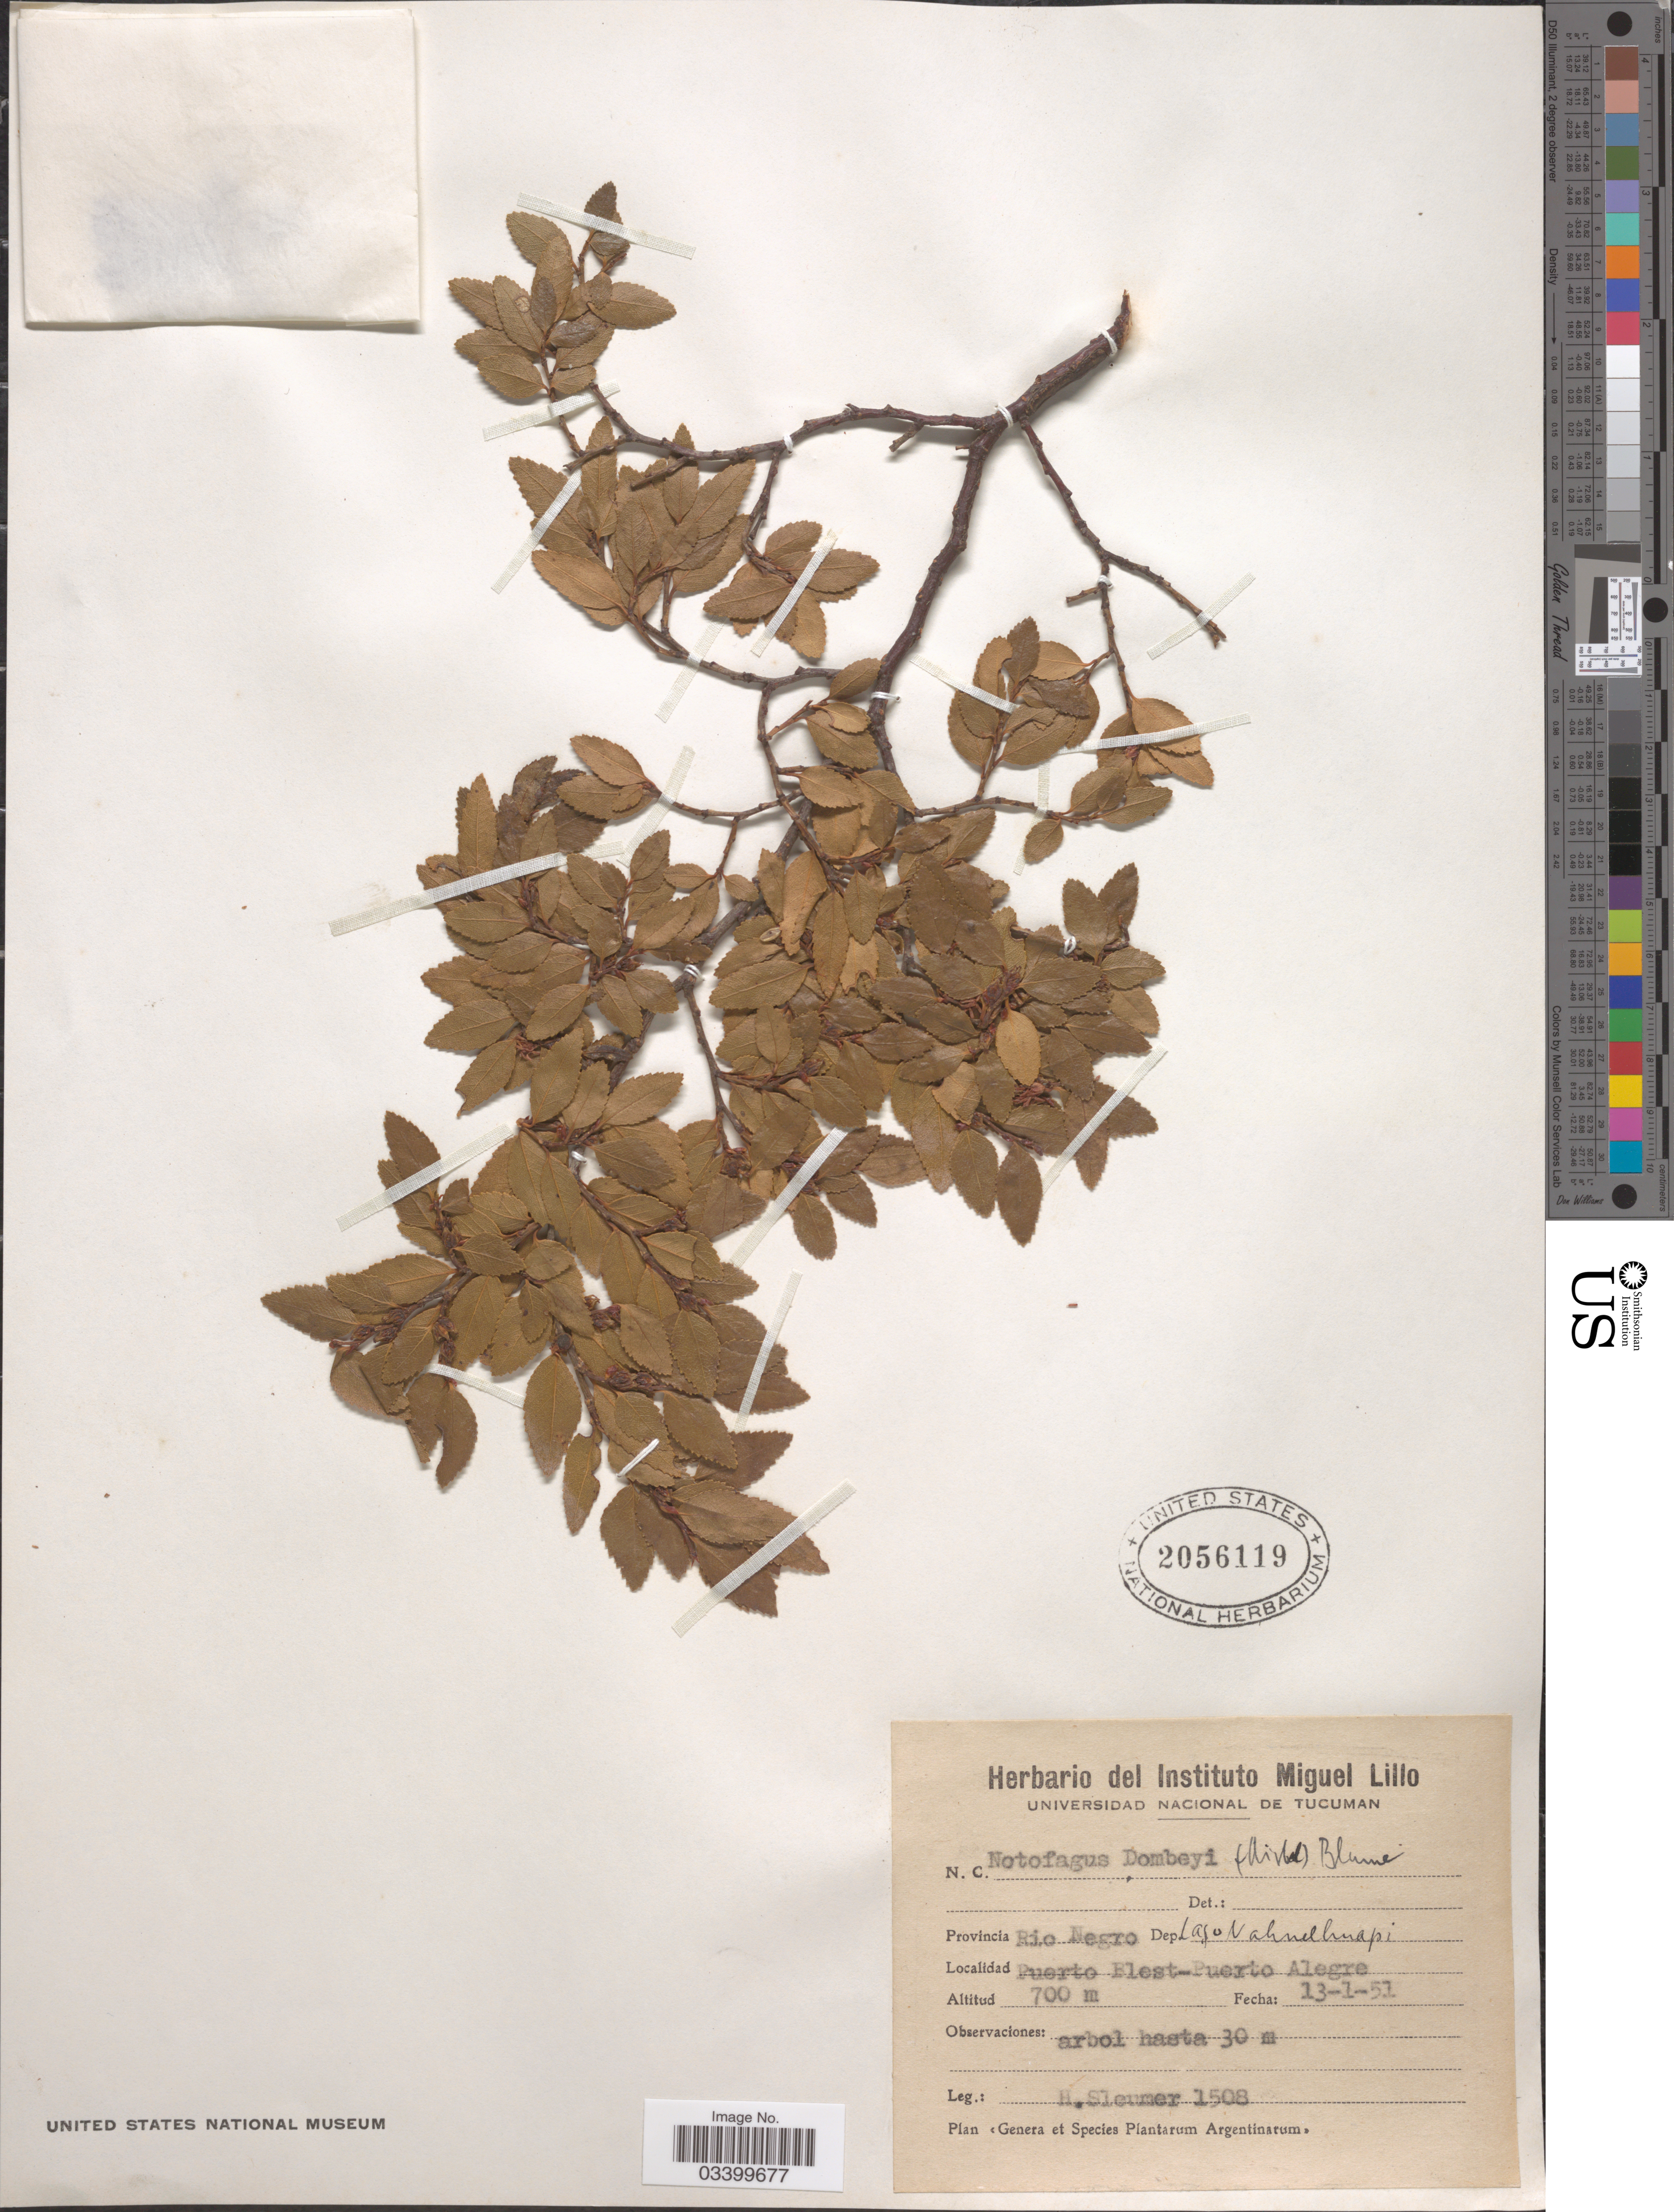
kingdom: Plantae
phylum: Tracheophyta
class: Magnoliopsida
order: Fagales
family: Nothofagaceae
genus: Nothofagus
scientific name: Nothofagus dombeyi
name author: (Mirb.) Oerst.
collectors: H. O. Sleumer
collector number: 1508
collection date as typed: Transcribed d/m/y: 13/1/51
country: Argentina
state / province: Rio Negro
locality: Dep. Lago Nahuel huapi. Puerto Blest-Puerto Alegre.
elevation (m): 700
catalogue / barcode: US 2056119